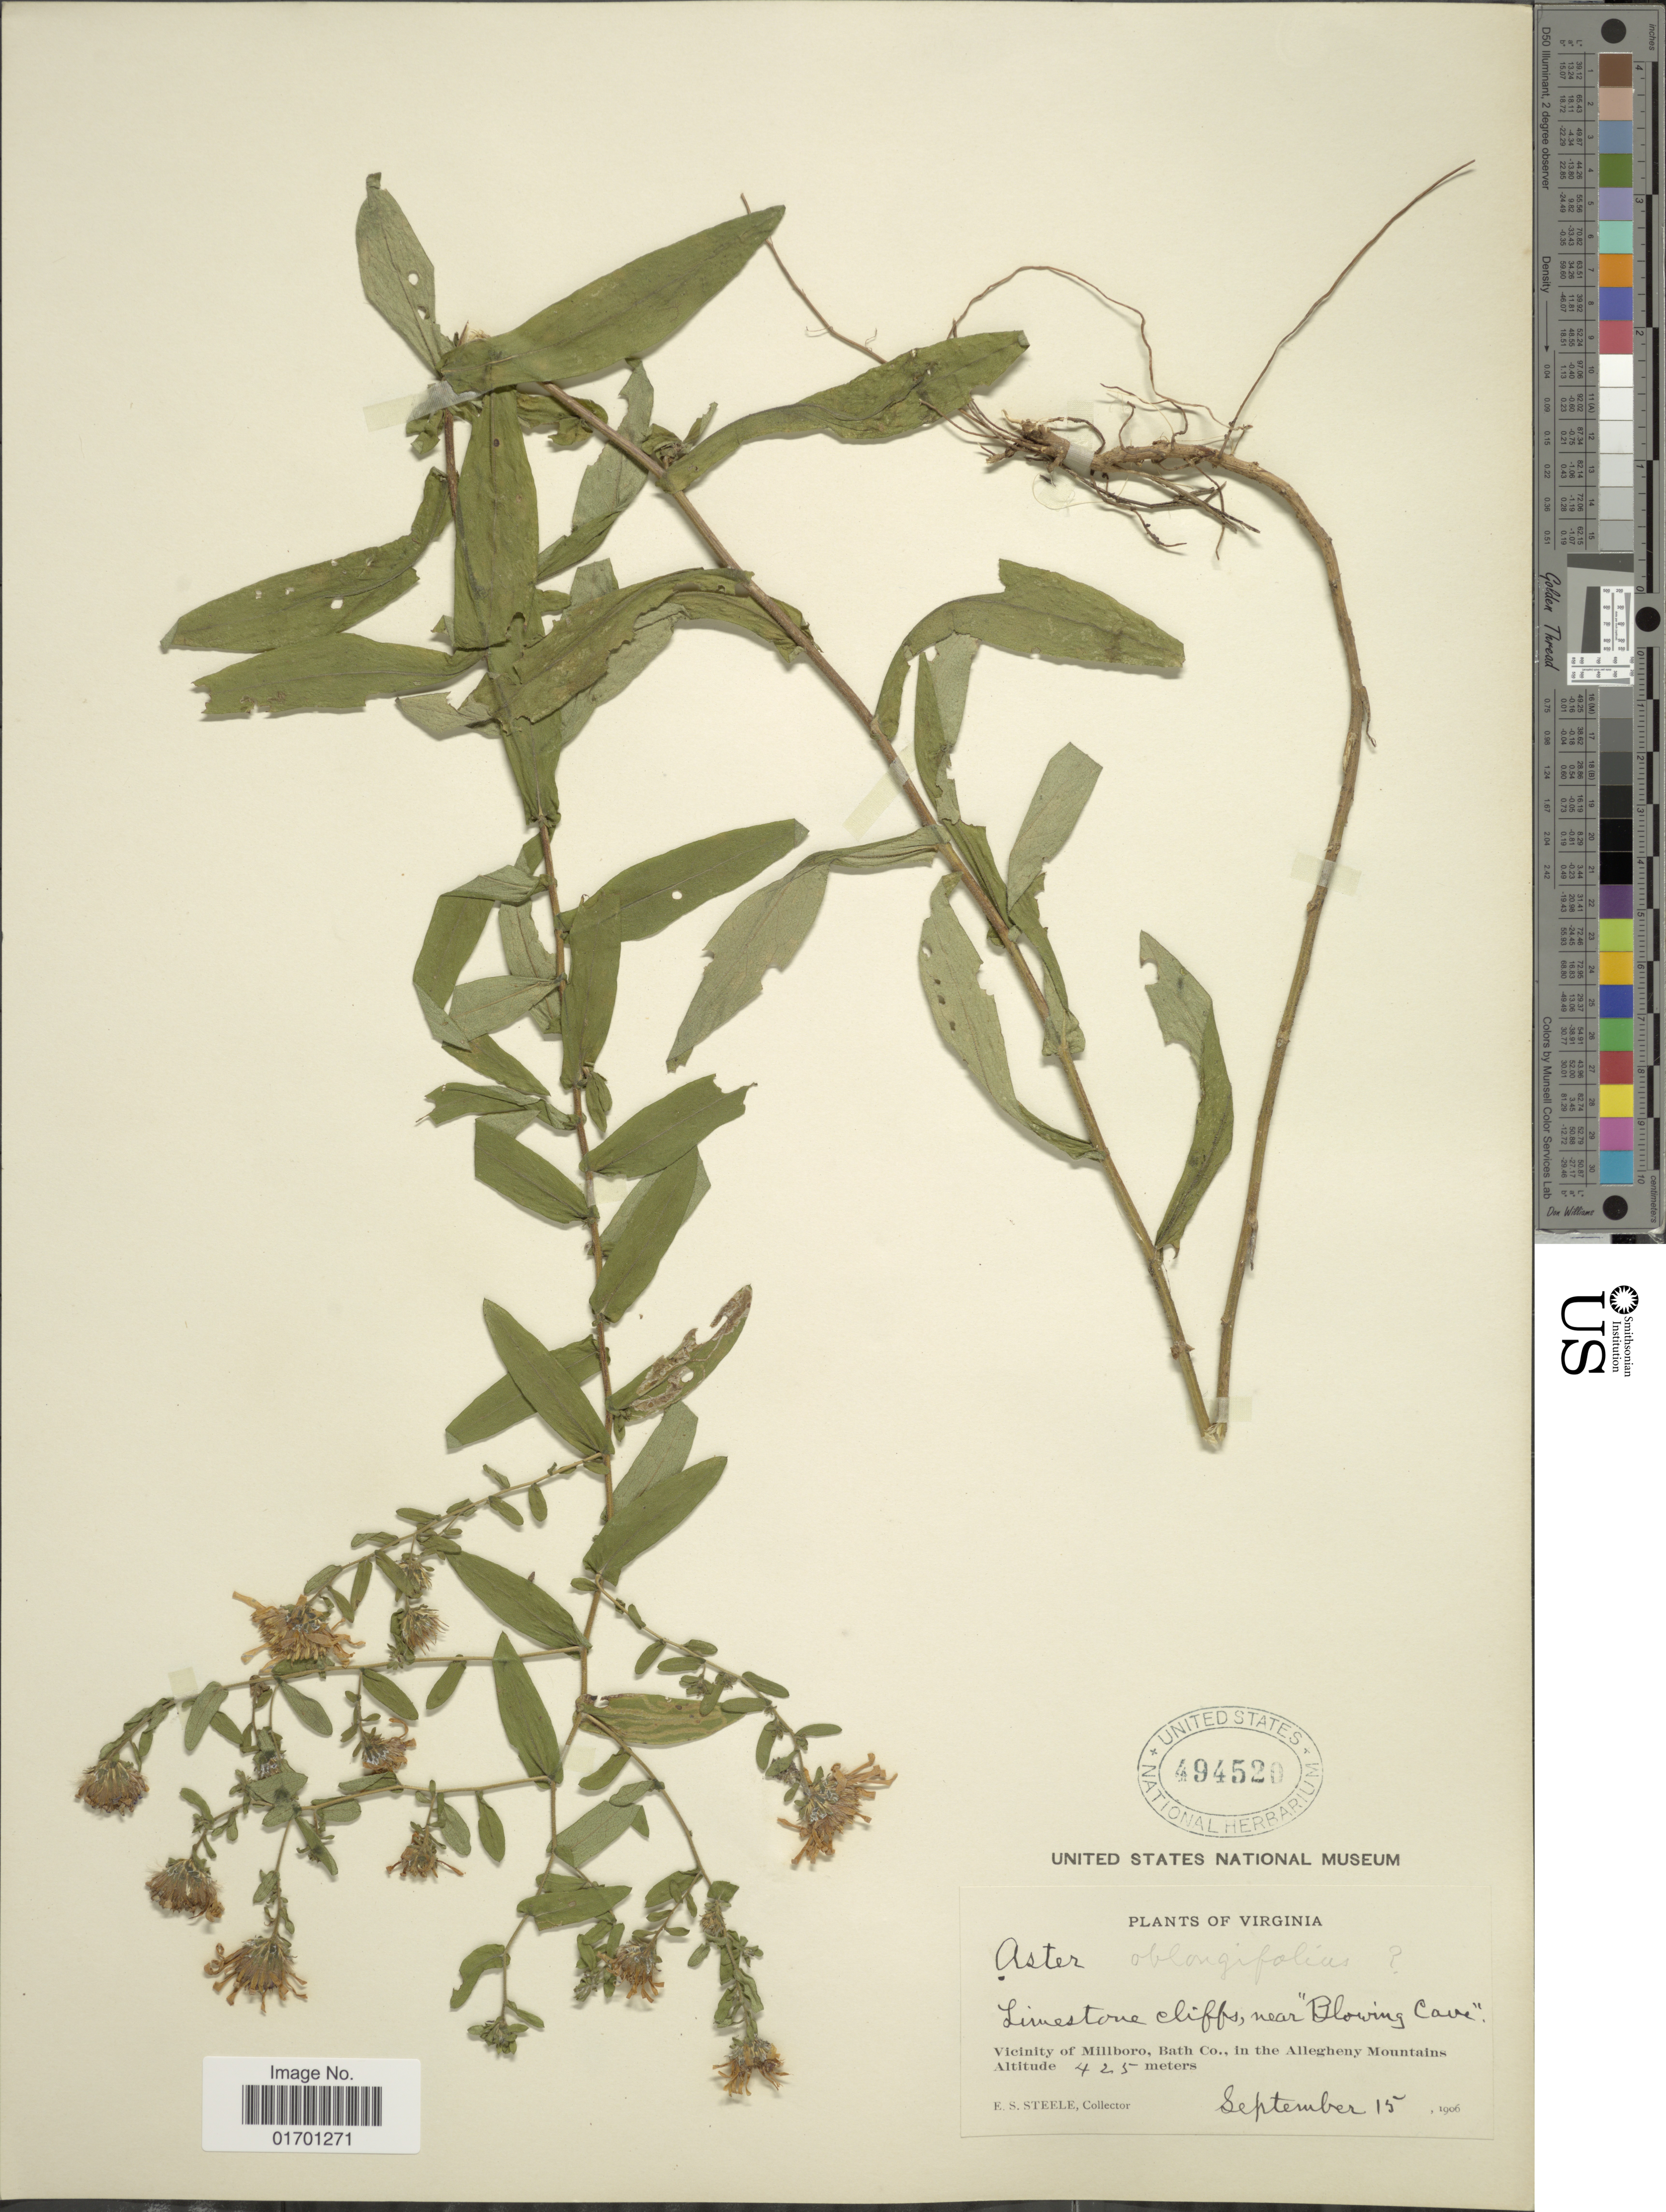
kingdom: Plantae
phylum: Tracheophyta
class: Magnoliopsida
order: Asterales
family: Asteraceae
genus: Symphyotrichum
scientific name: Symphyotrichum oblongifolium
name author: (Nutt.) G.L. Nesom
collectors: E. Steele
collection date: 1906-09-15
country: United States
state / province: Virginia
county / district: Bath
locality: Limestone cliffs near "Blowing Cave", Vicinity of Millboro, Bath Co. in the Allegheny Mountains.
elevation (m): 425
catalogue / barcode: US 494520